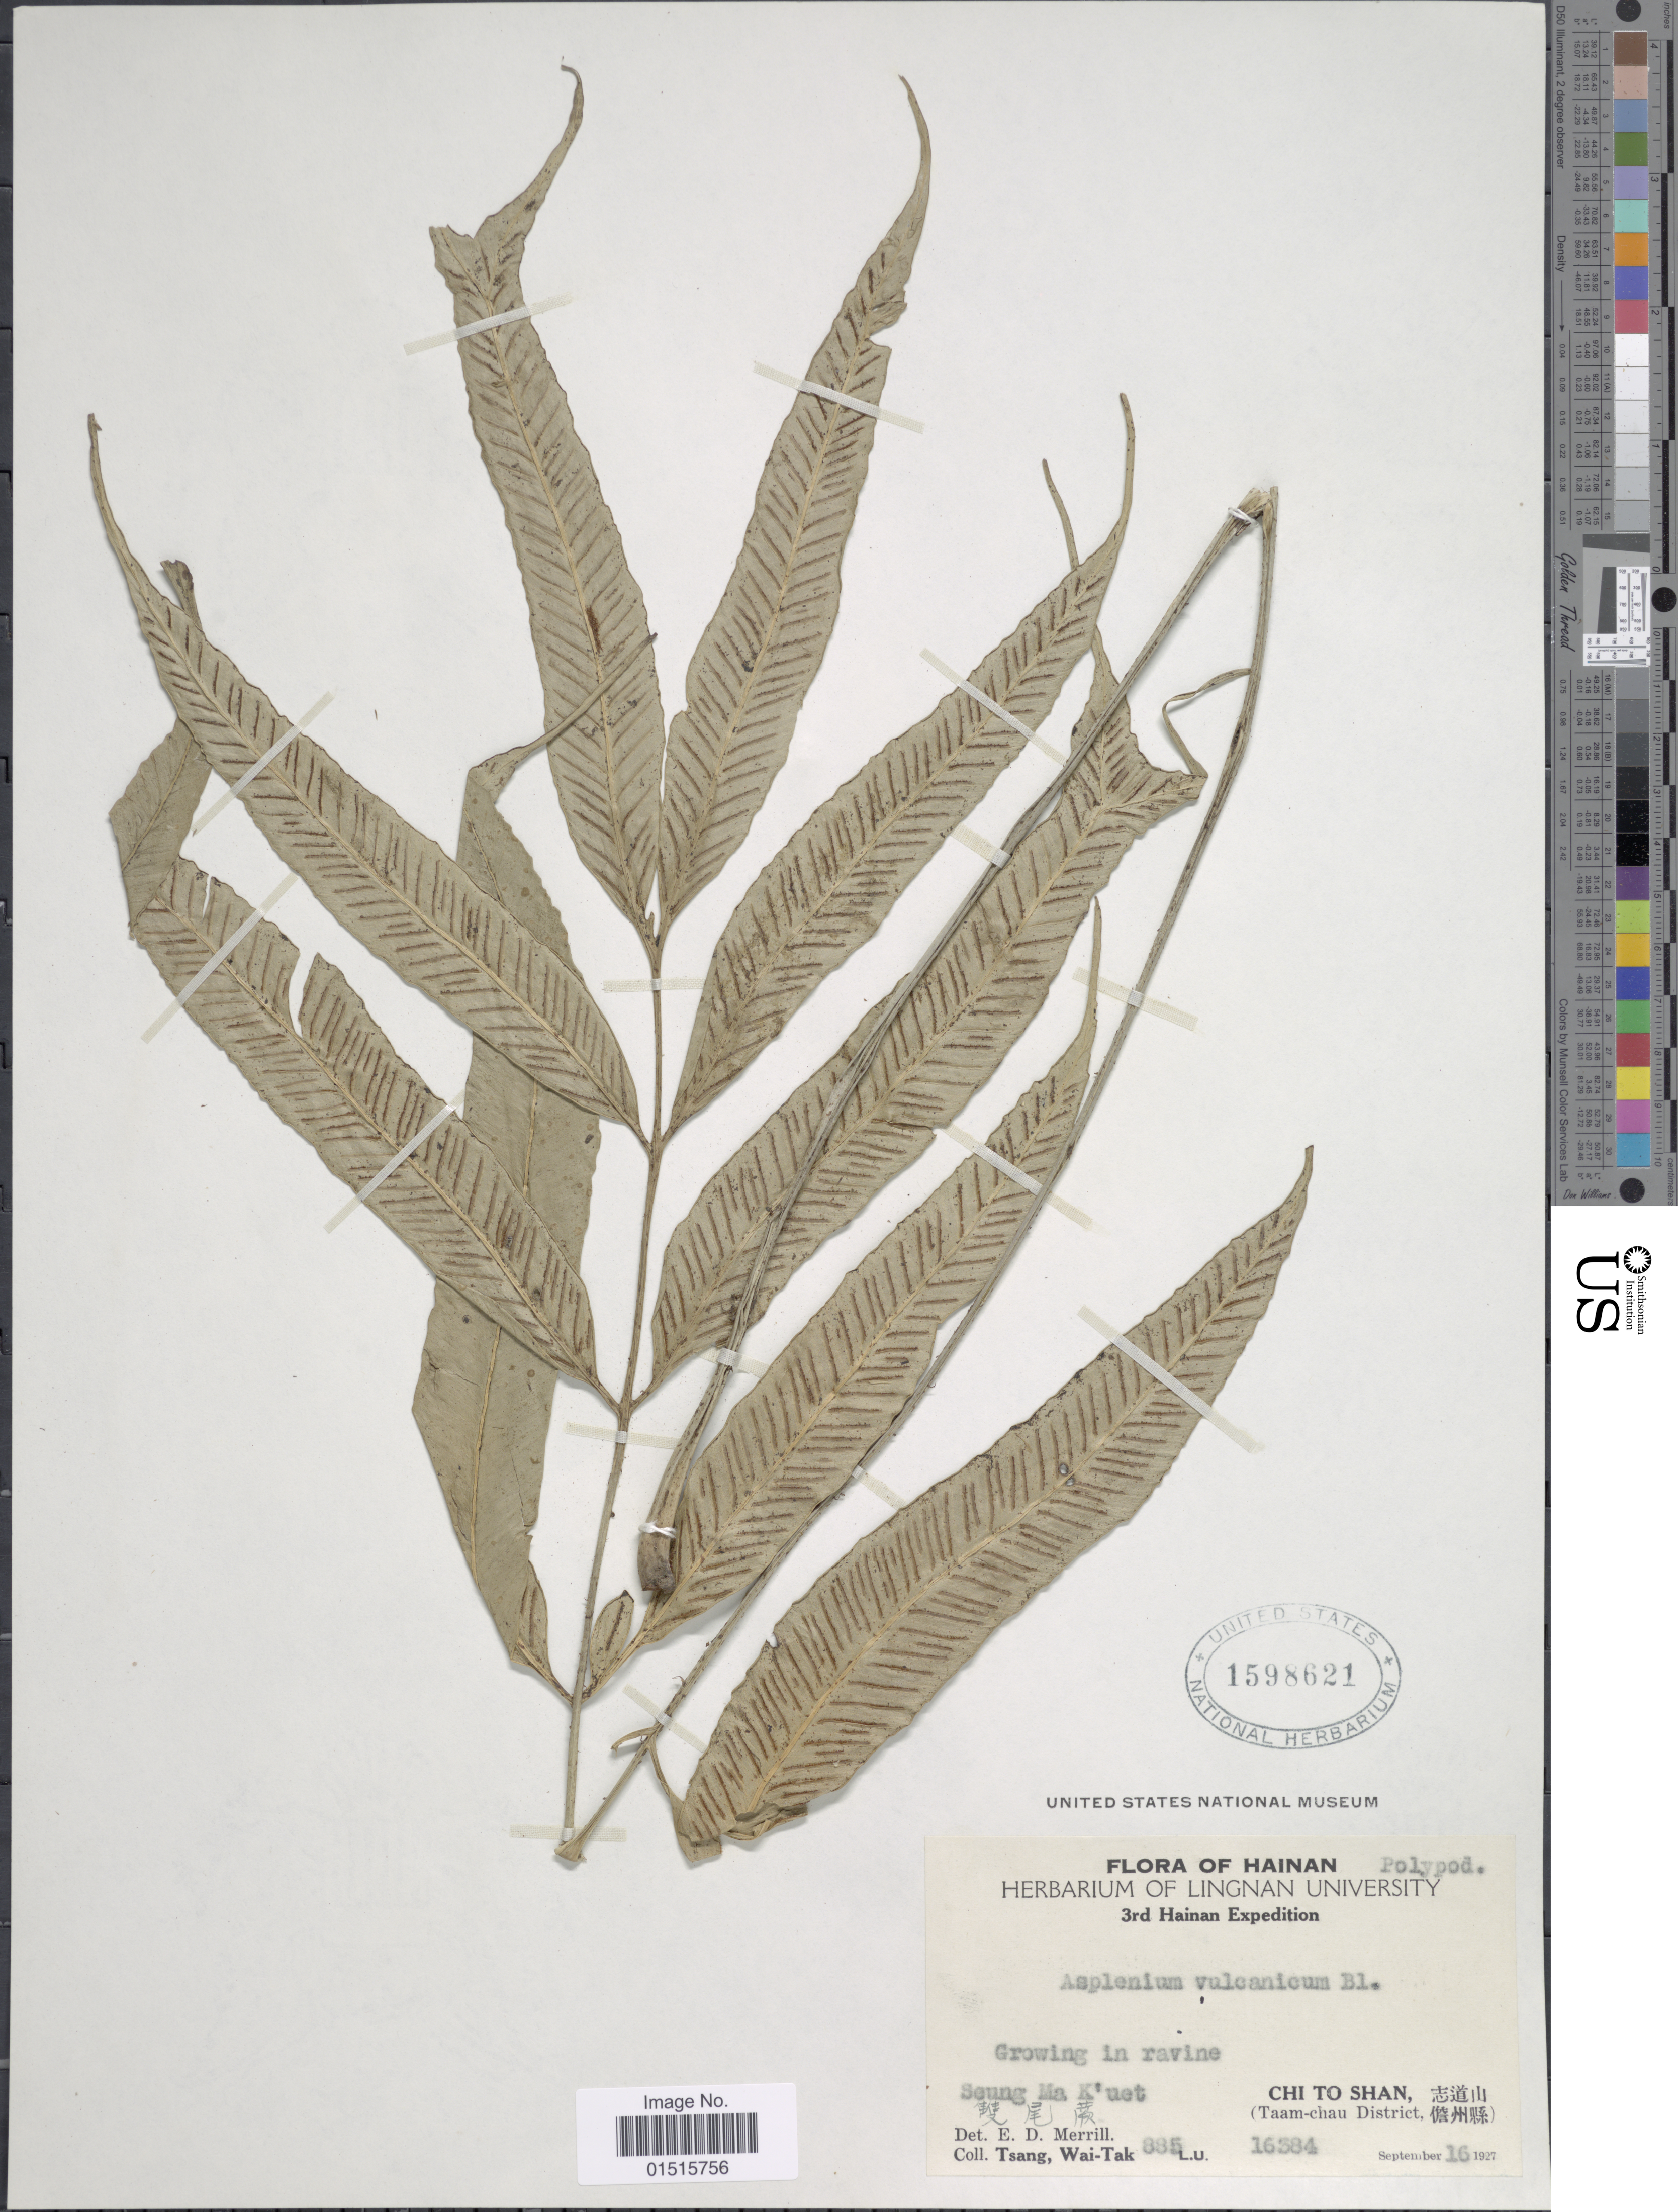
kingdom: Plantae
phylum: Tracheophyta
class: Polypodiopsida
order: Polypodiales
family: Aspleniaceae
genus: Asplenium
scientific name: Asplenium vulcanicum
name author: Blume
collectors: W. T. Tsang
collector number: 885/16584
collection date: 1927-09-16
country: China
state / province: Hainan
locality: Seung Ma K'uet, Chi To Shan (Taam-chau District)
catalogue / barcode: US 1598621